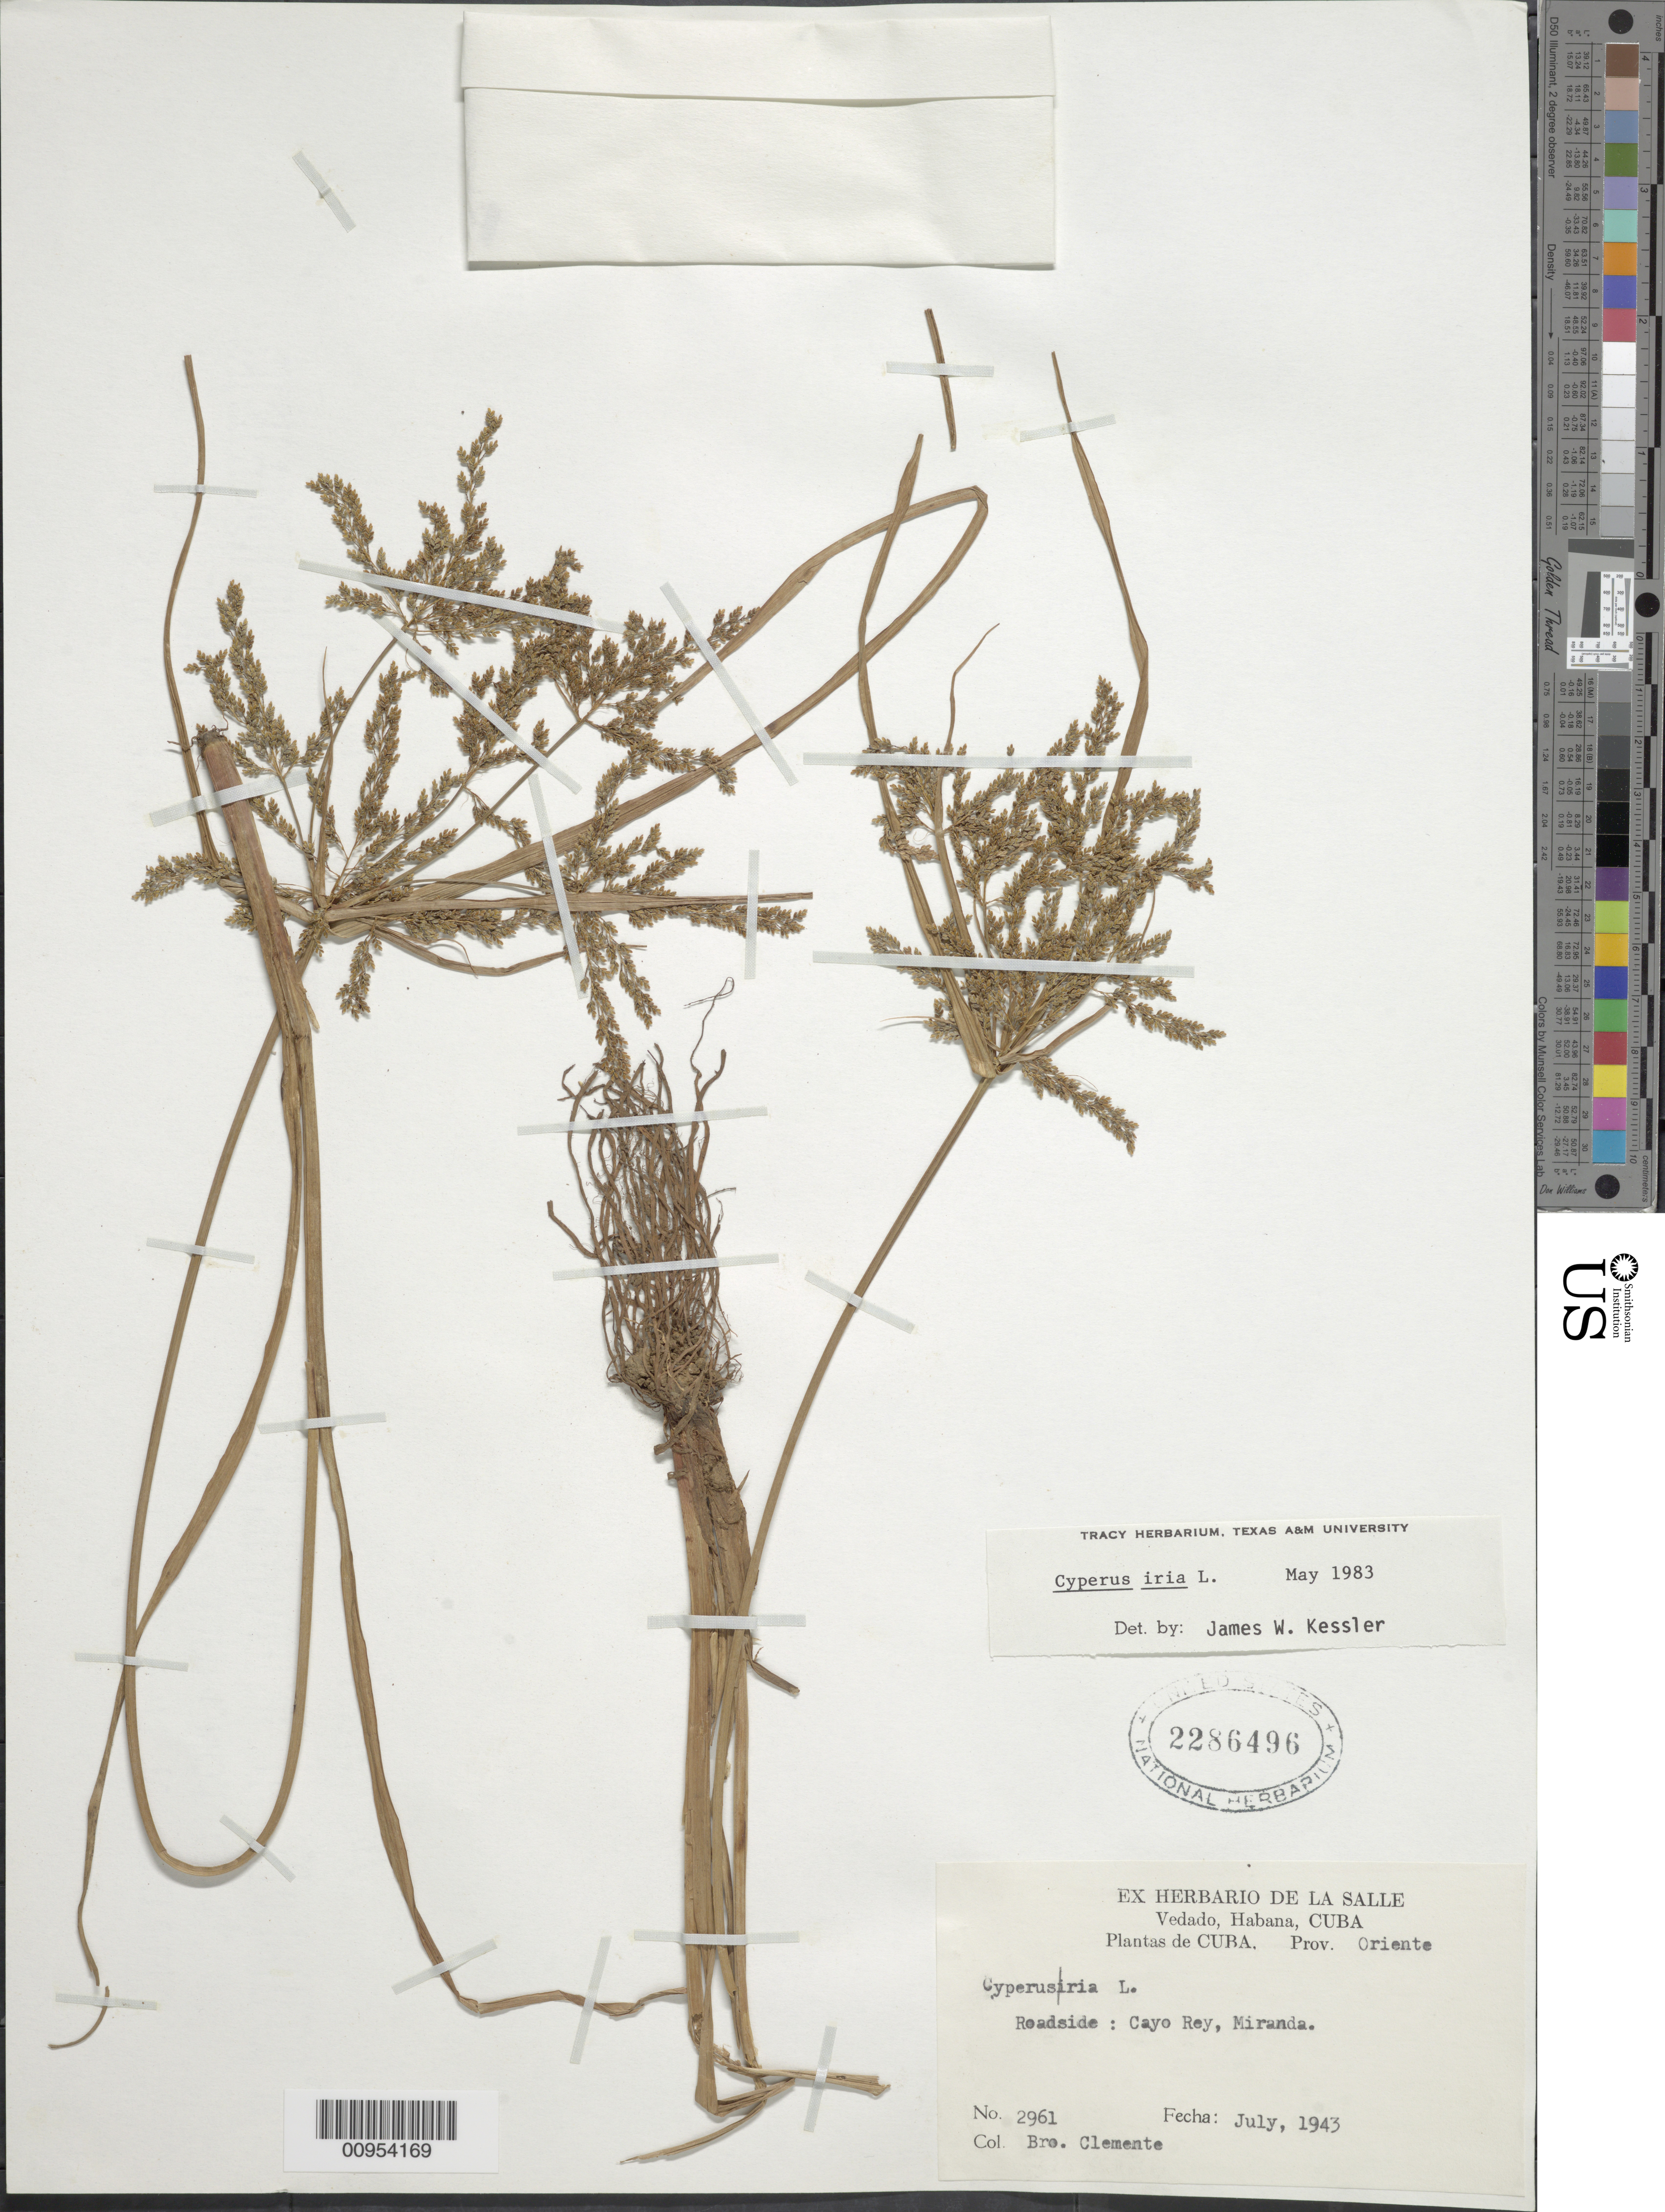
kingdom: Plantae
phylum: Tracheophyta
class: Liliopsida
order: Poales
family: Cyperaceae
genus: Cyperus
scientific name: Cyperus iria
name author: L.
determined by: Kessler, J. W.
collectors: Bro. Clemente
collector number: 2961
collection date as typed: Jul 1943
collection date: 1943-07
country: Cuba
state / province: Oriente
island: Cuba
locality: Roadside, Cayo Rey, Miranda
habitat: Roadside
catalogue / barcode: US 2286496